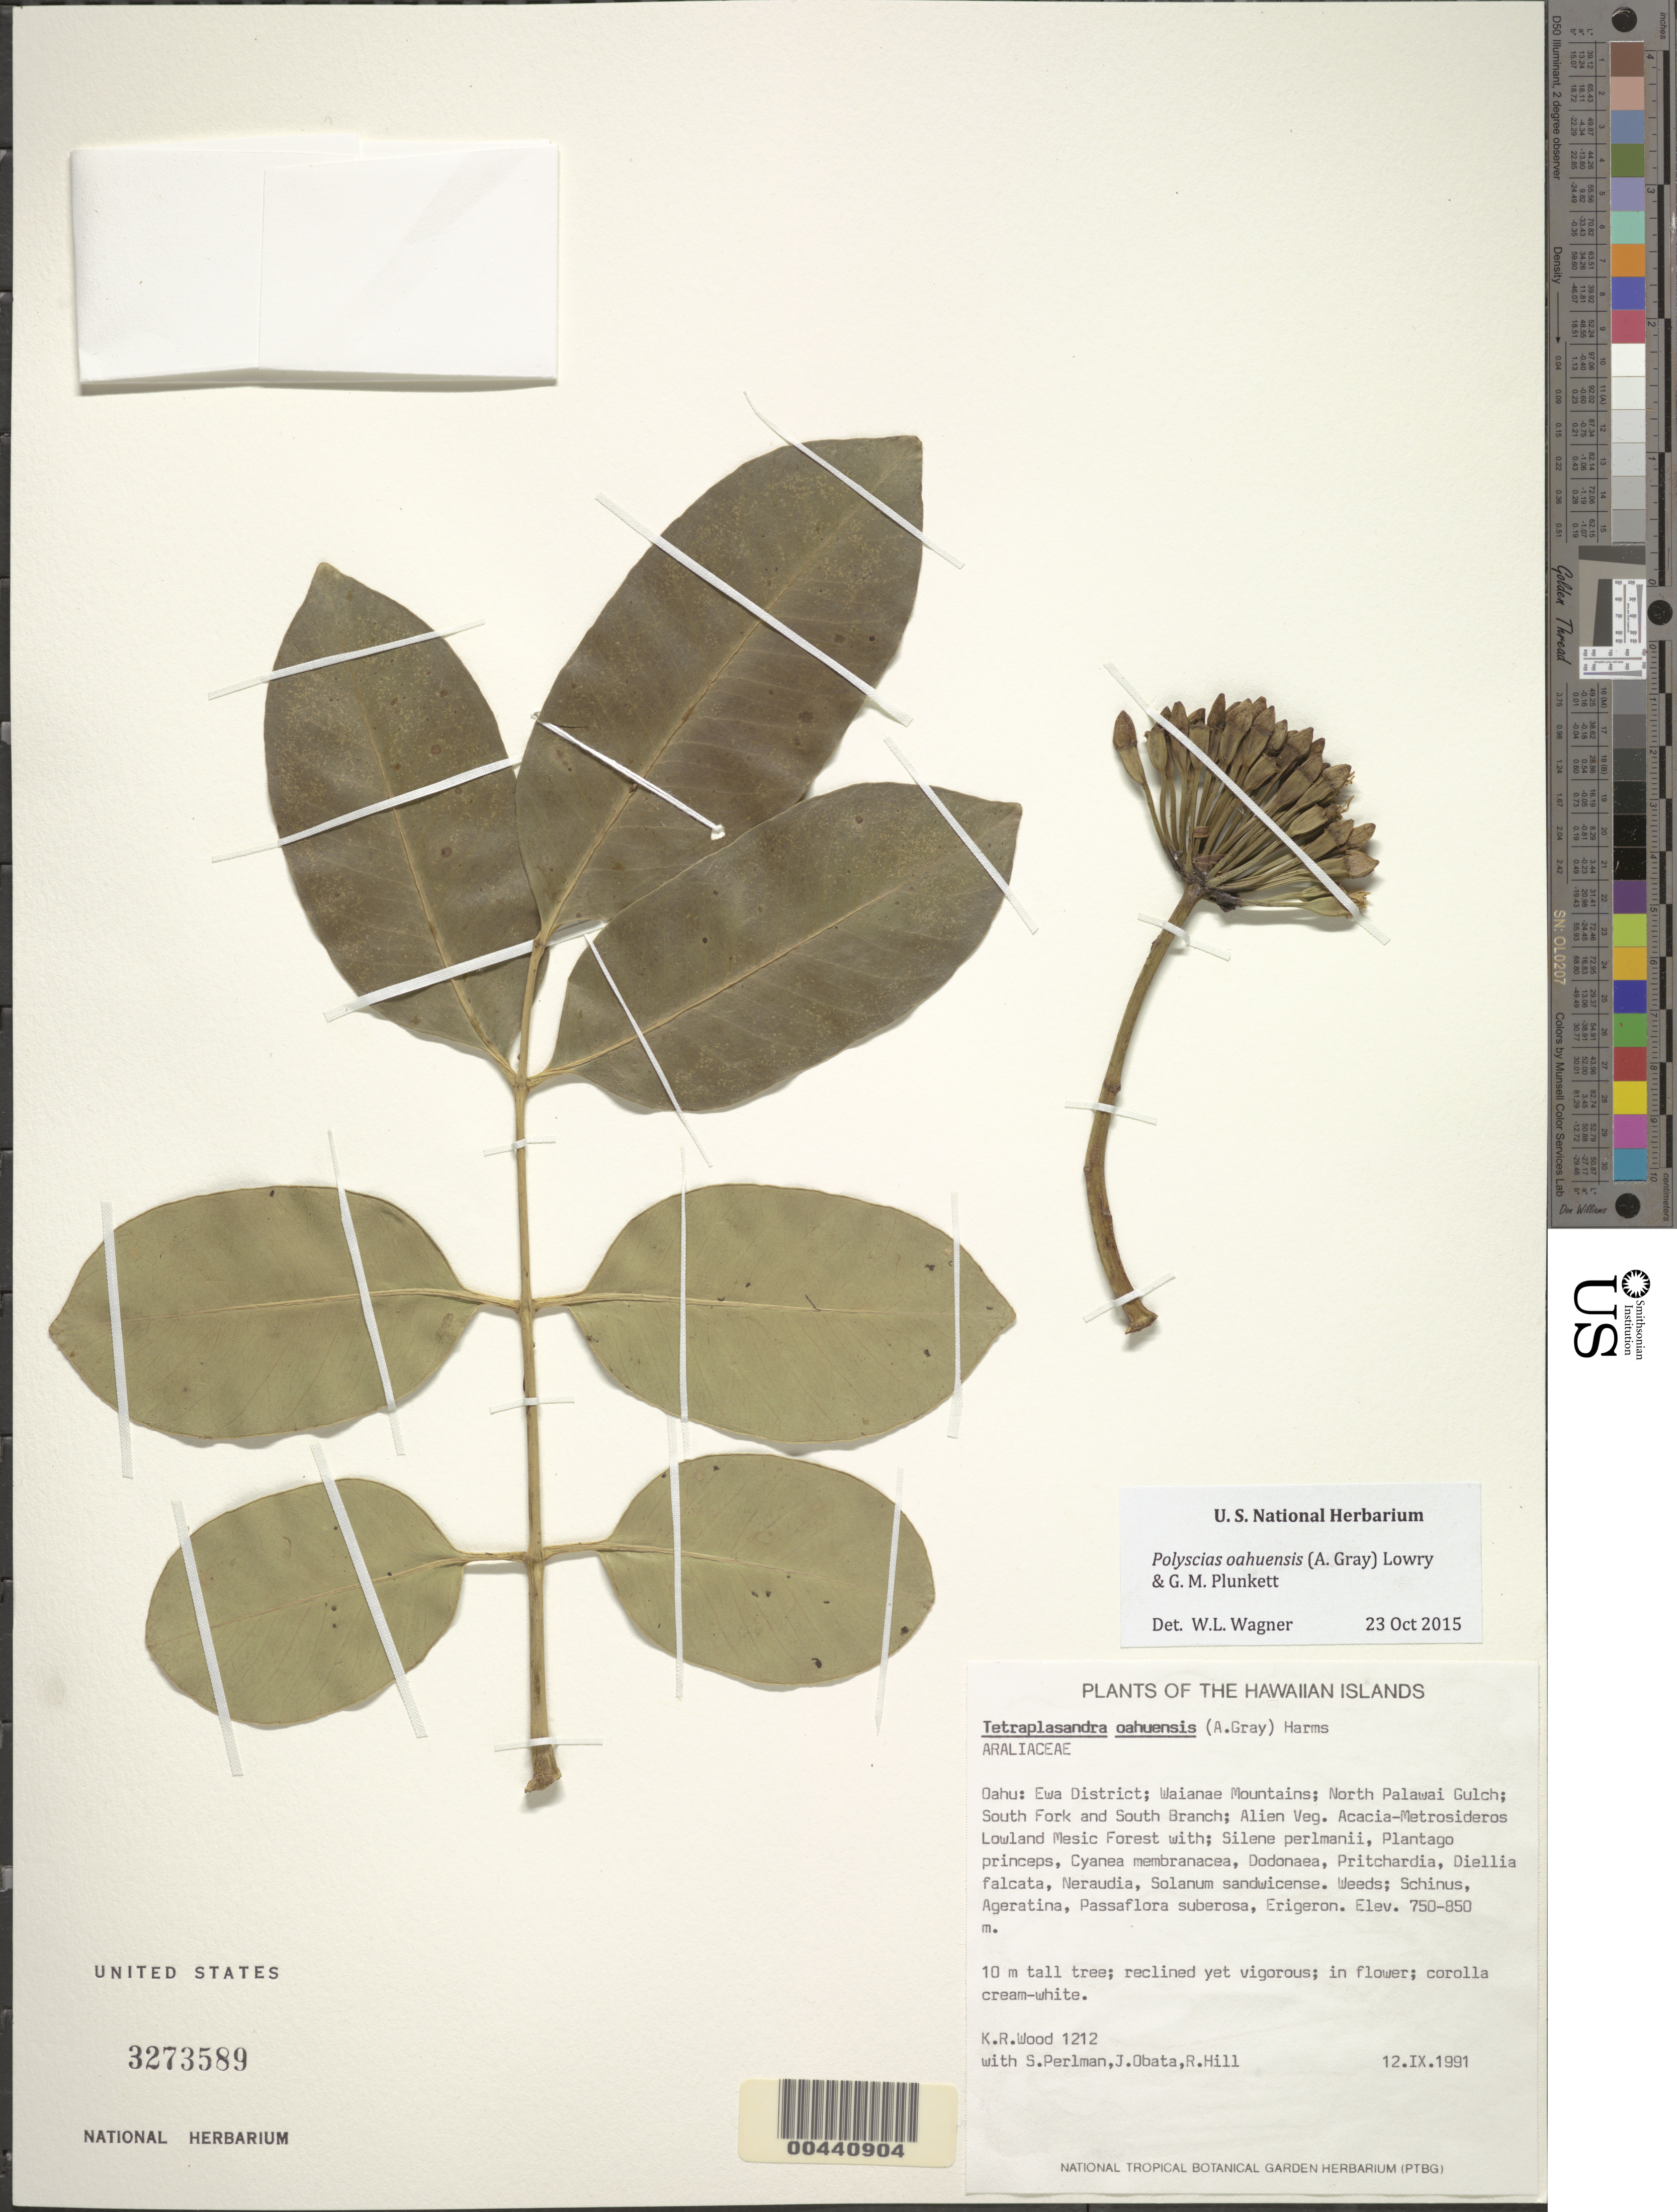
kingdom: Plantae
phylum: Tracheophyta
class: Magnoliopsida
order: Apiales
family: Araliaceae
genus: Polyscias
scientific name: Polyscias oahuensis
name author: (A. Gray) Lowry & G. M. Plunkett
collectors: K. R. Wood, S. P. Perlman, J. Obata & R. Hill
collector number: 1212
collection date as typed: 12 Sep 1991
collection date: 1991-09-12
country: United States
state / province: Hawaii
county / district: Honolulu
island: Oahu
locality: Ewa District; Waianae Mountains; North Palawai Gulch; South Fork and South Branch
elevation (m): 750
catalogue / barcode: US 3273589